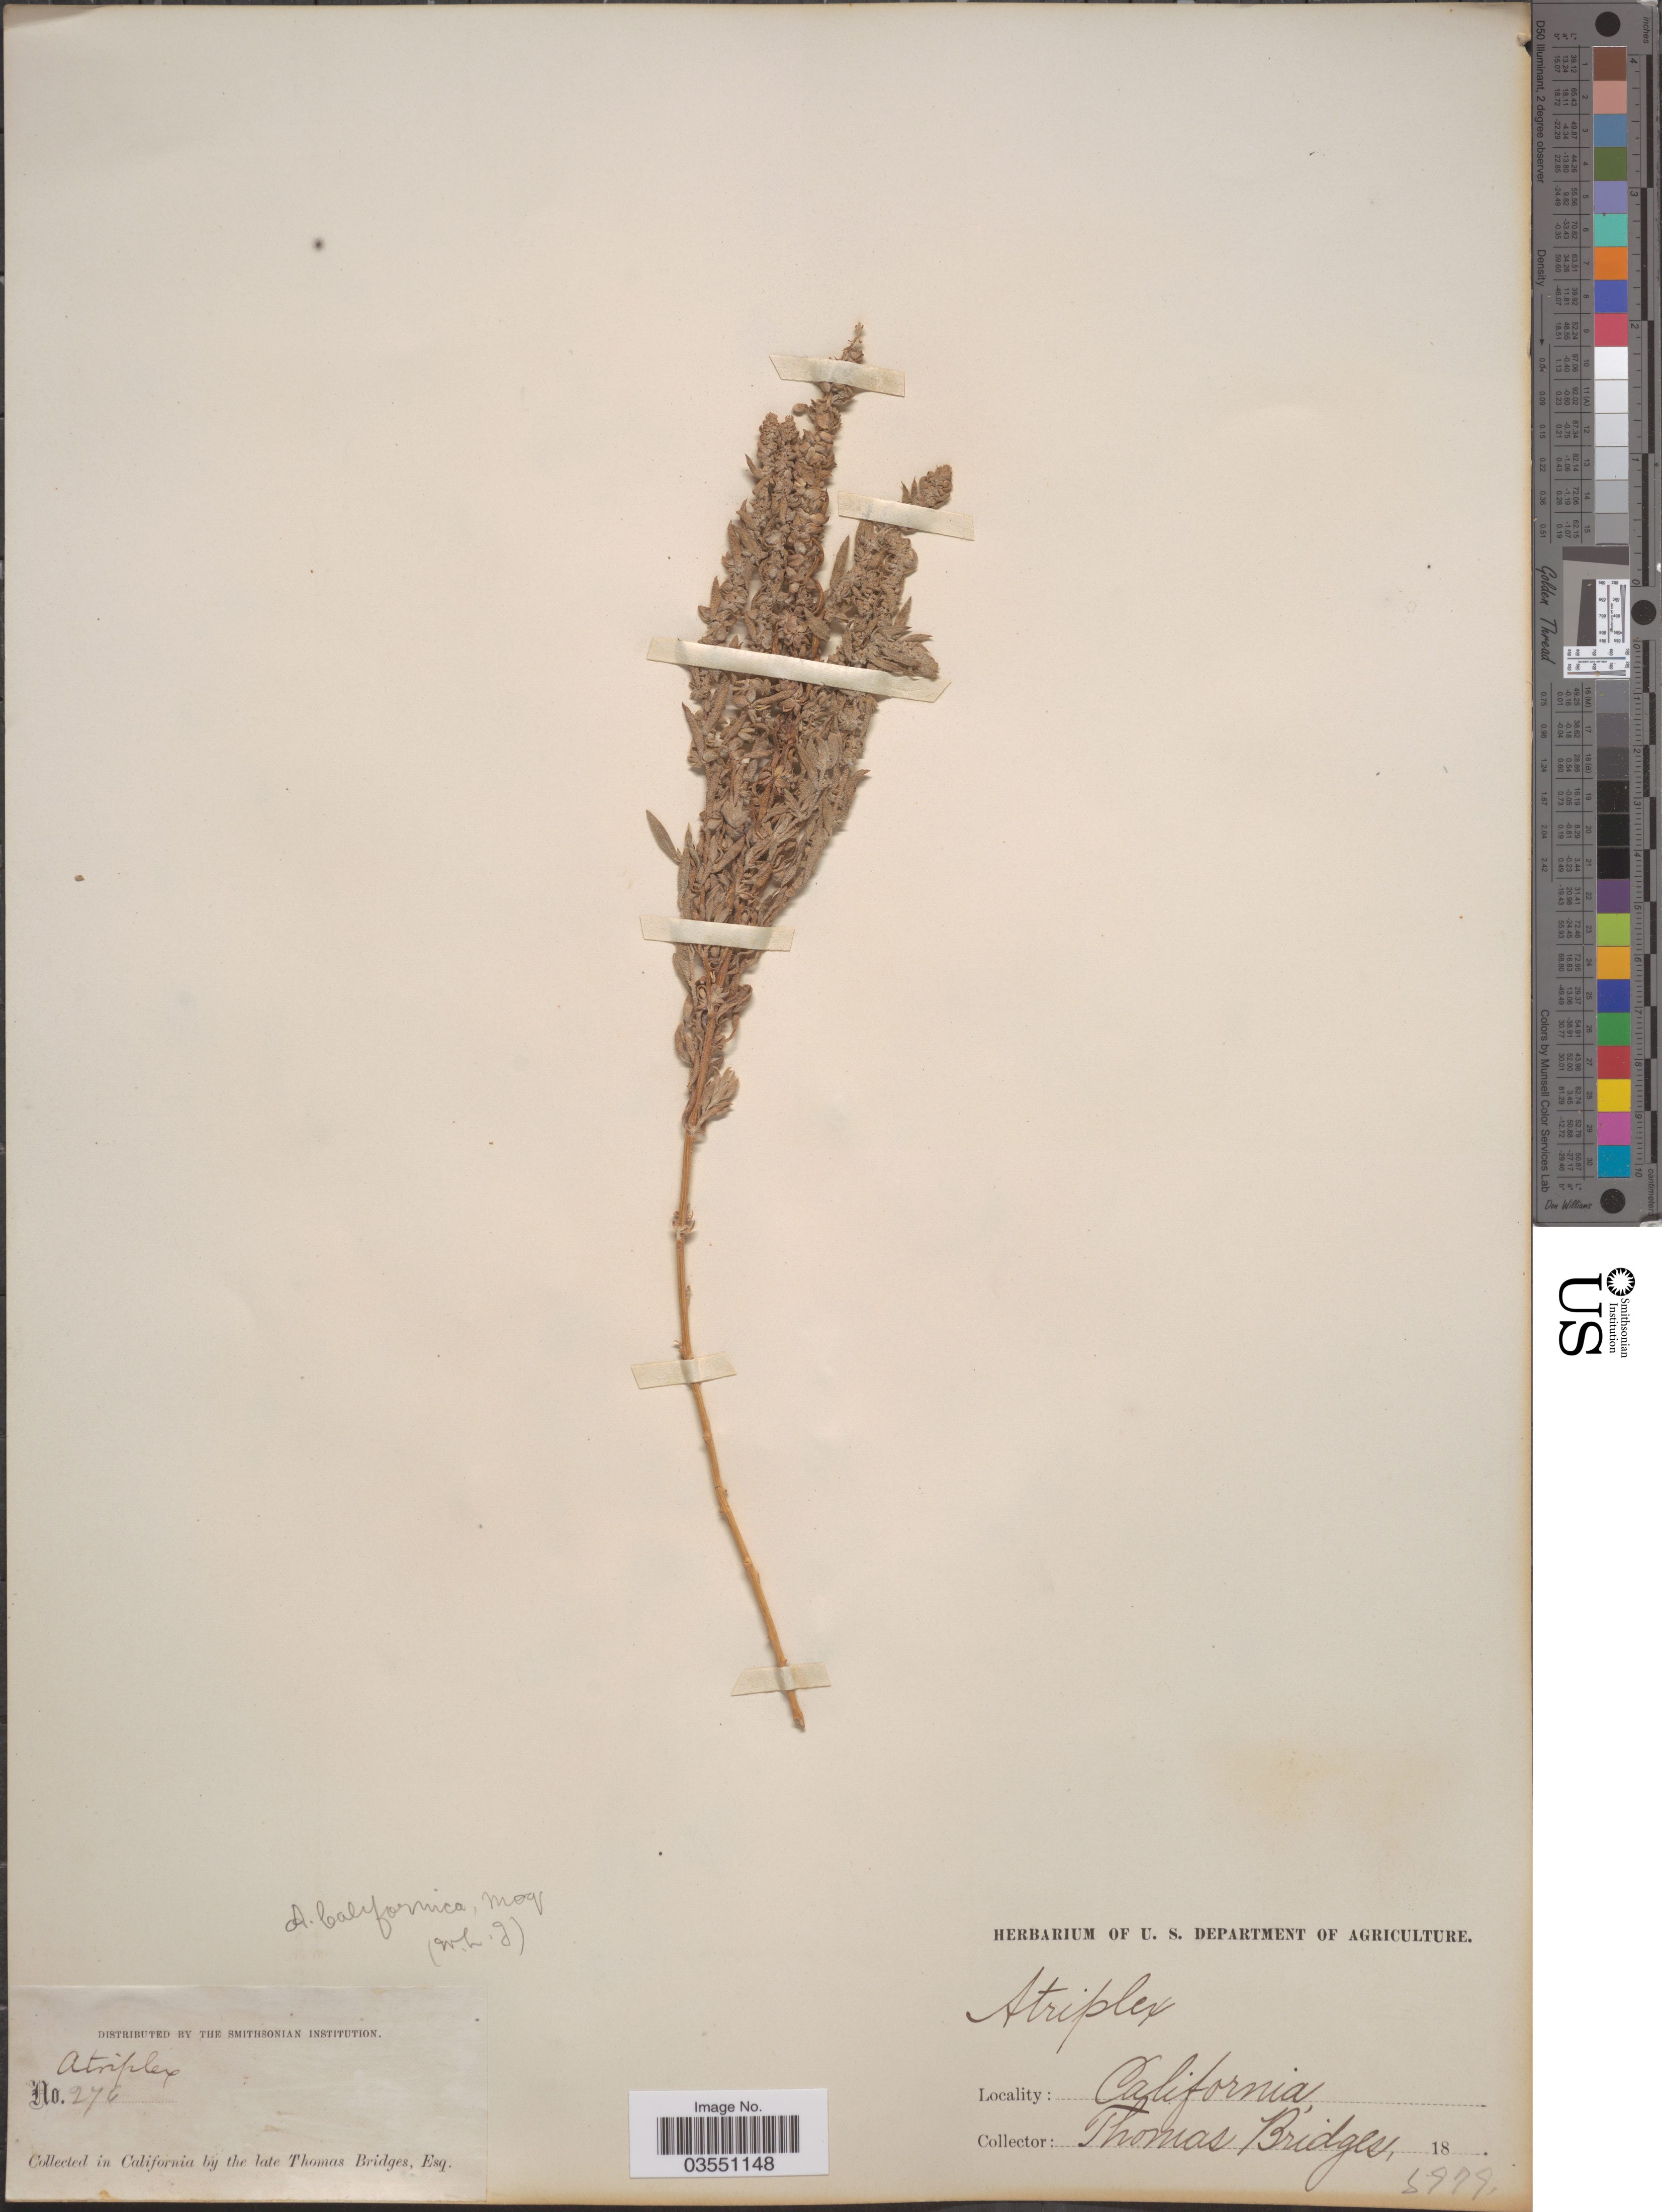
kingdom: Plantae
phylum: Tracheophyta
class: Magnoliopsida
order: Caryophyllales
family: Amaranthaceae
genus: Extriplex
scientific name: Extriplex californica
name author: (Moq.) E.H. Zacharias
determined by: Strong, Mark T., (BOT), Smithsonian Institution - National Museum of Natural History (UNITED STATES)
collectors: T. Bridges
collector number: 276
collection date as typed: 18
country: United States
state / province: California